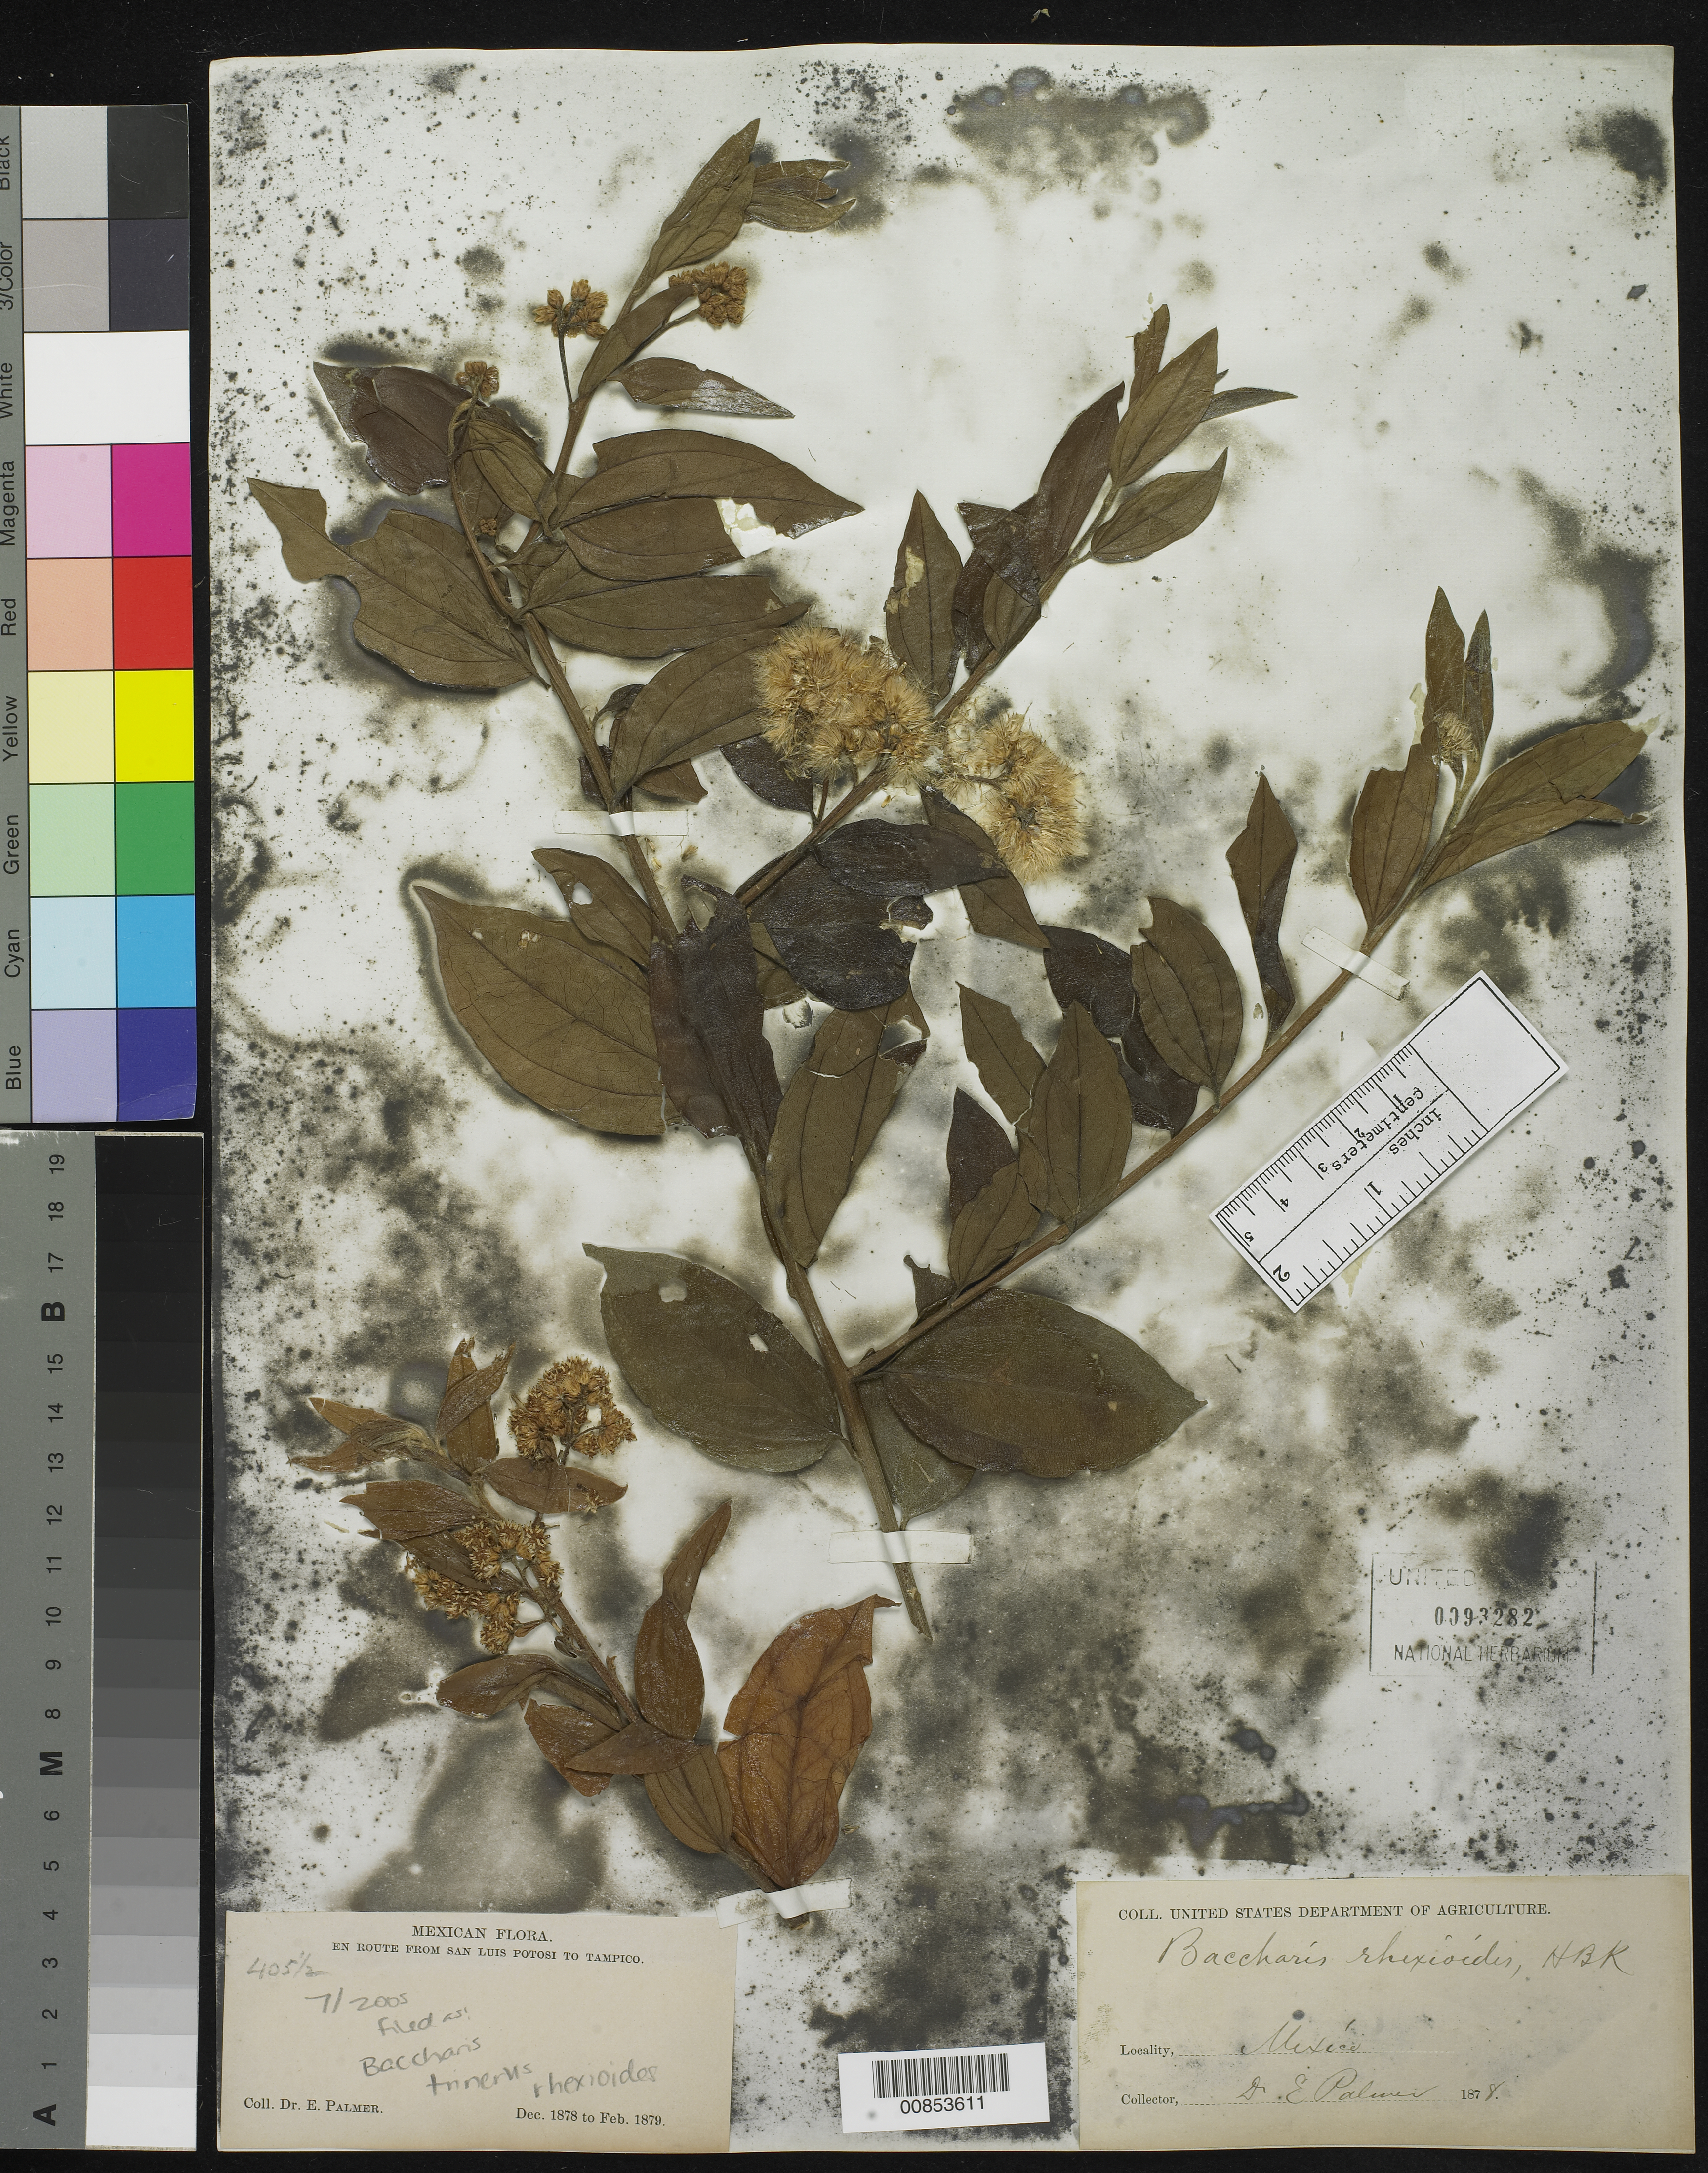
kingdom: Plantae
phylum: Tracheophyta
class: Magnoliopsida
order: Asterales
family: Asteraceae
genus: Baccharis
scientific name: Baccharis trinervis var. rhexioides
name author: (Kunth) Baker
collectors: E. Palmer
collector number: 405½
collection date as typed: Dec 1878 to -- Feb 1879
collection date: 1878-12/1879-02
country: Mexico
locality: En route from San Luis Potosí to Tampico, Tamaulipas.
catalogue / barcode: US 93282